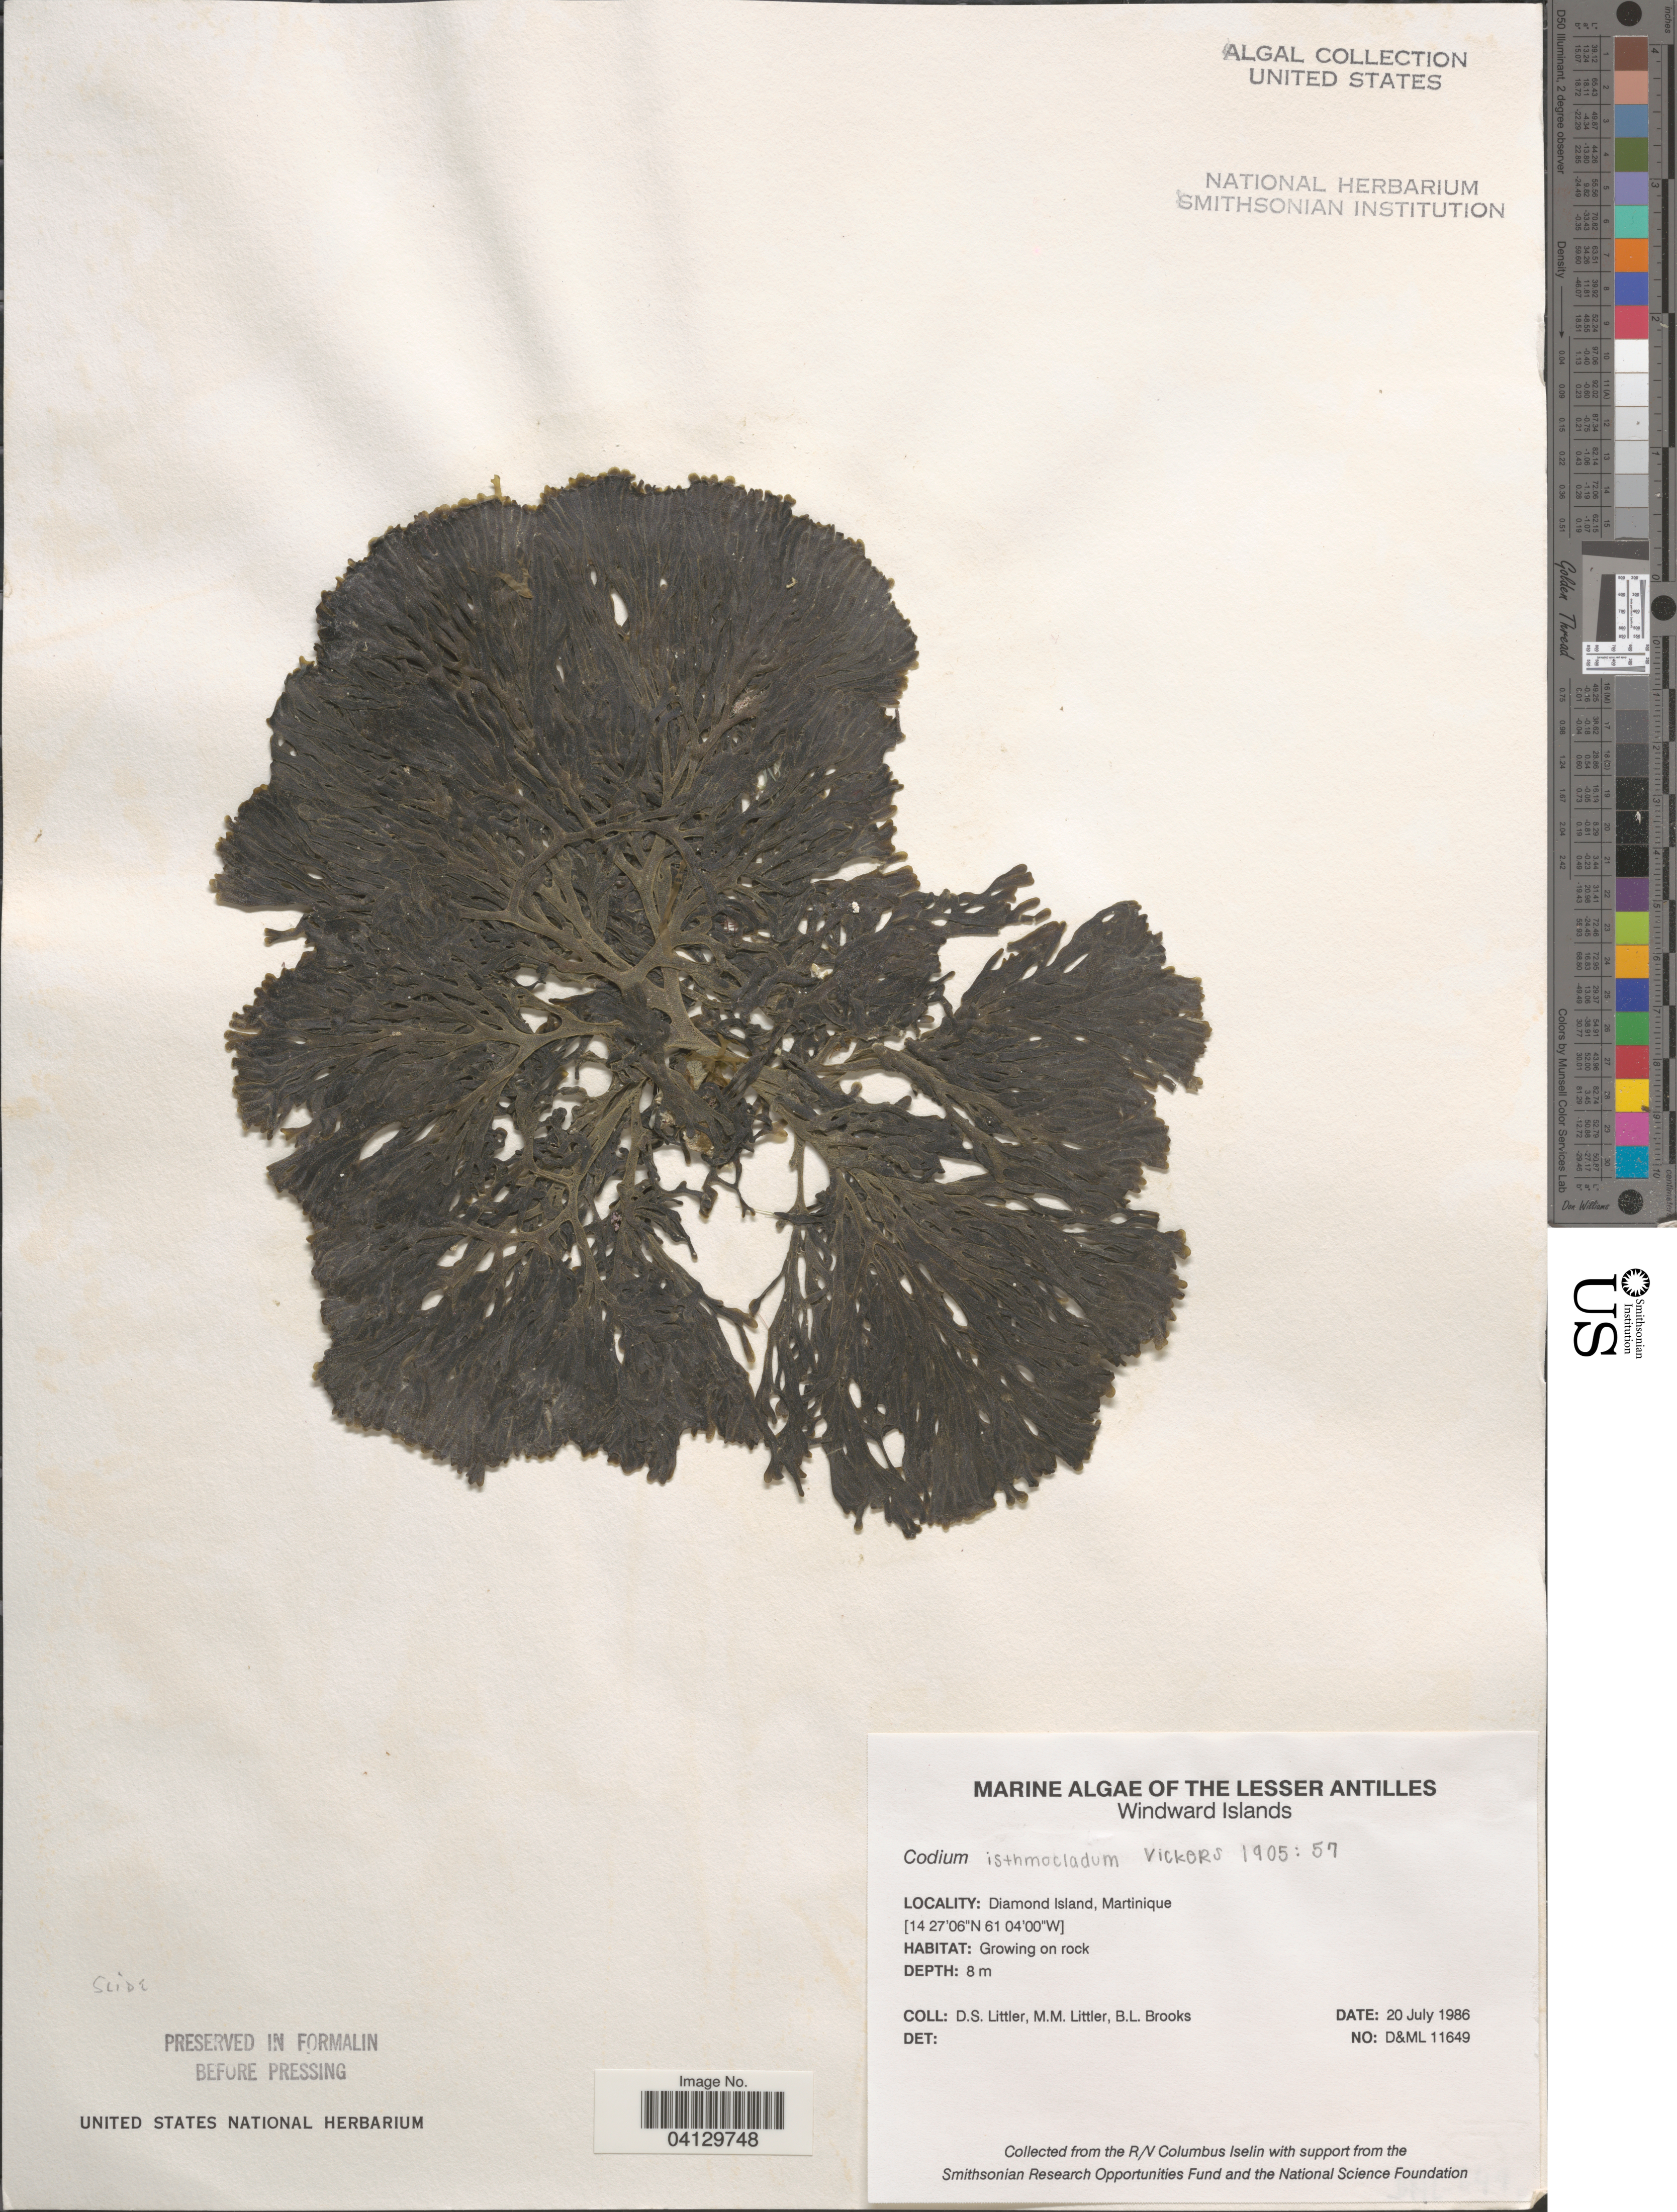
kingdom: Plantae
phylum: Chlorophyta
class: Ulvophyceae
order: Bryopsidales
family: Codiaceae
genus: Codium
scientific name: Codium isthmocladum subsp. isthmocladum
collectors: D. S. Littler & B. Brooks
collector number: D&ML11649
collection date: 1986-07-20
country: Martinique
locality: The Lesser Antilles. Windward Islands. Diamond Island.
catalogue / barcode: US 329090